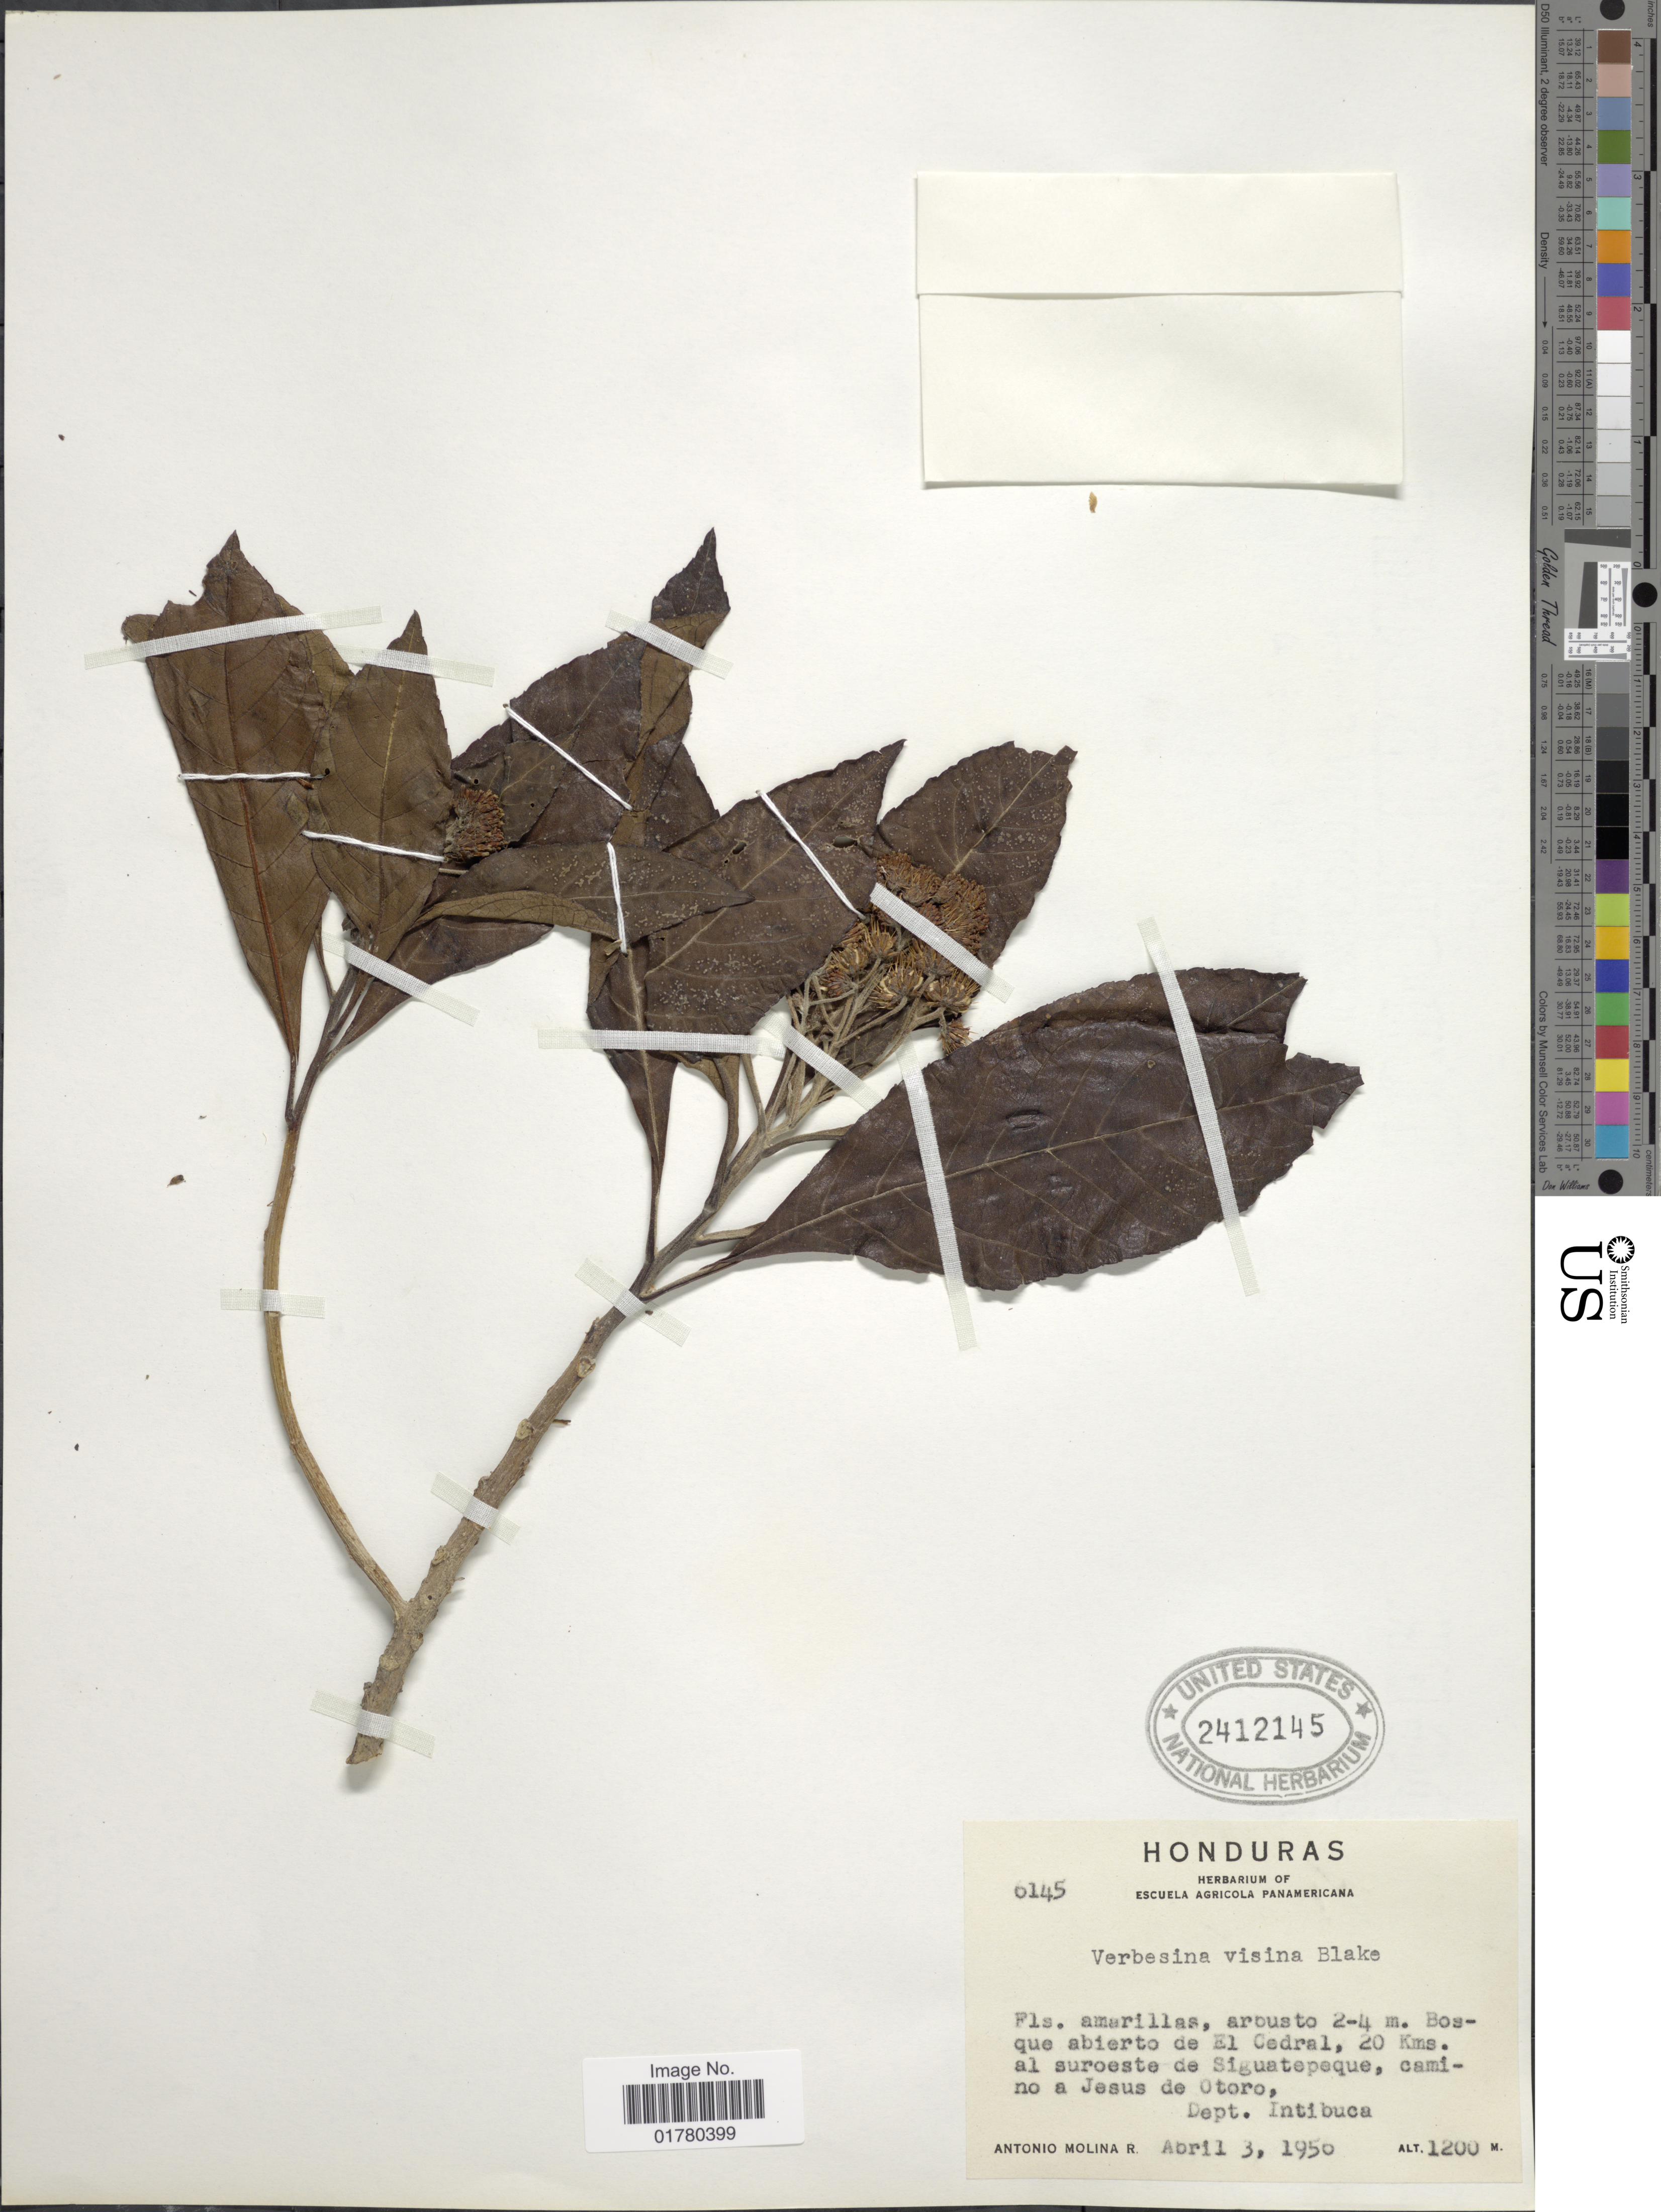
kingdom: Plantae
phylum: Tracheophyta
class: Magnoliopsida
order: Asterales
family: Asteraceae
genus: Verbesina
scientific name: Verbesina vicina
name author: S.F. Blake in Yunck.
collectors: A. Molina R.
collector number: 6145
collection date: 1950-04-03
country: Honduras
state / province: Intibuca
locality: Bosque abierto de El Cedral, 20 Kms. al suroeste de Siguatepeque, camino a Jesus de Otoro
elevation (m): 1200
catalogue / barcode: US 2412145